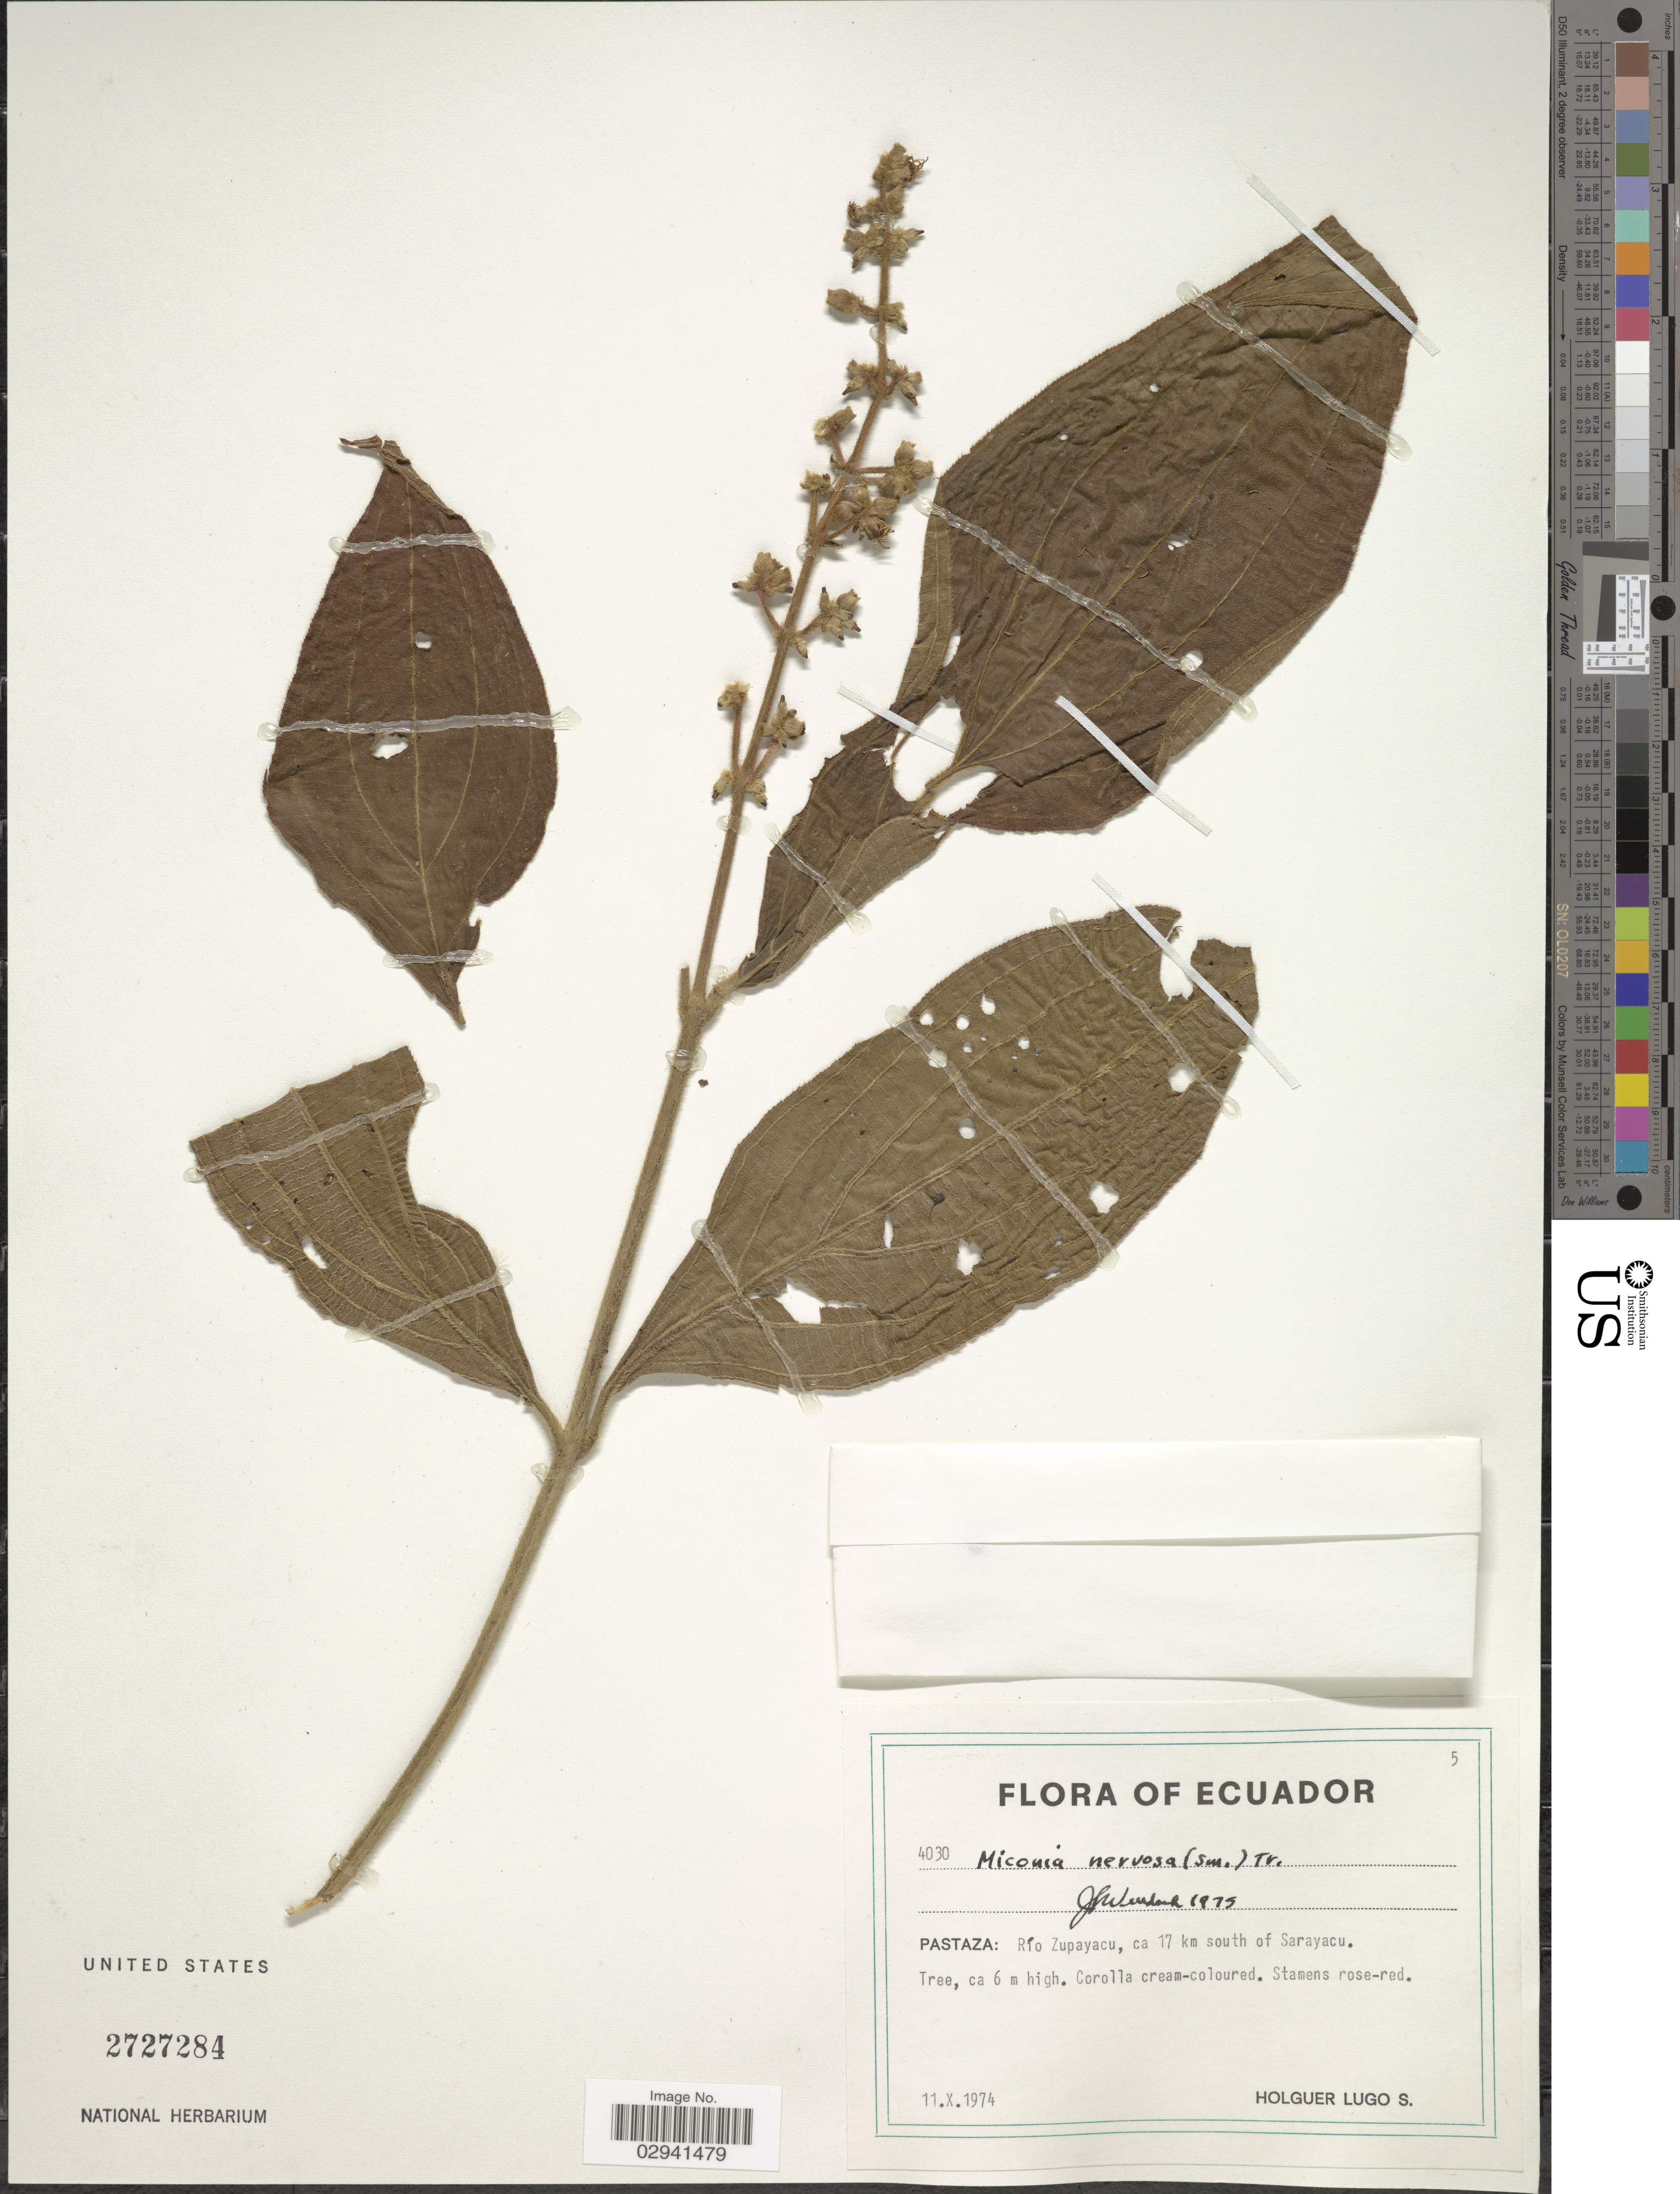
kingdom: Plantae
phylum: Tracheophyta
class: Magnoliopsida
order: Myrtales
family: Melastomataceae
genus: Miconia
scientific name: Miconia nervosa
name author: (Sm.) Triana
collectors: H. Lugo S.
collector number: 4030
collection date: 1974-10-11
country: Ecuador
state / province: Pastaza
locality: Río Zupayacu, ca 17 km south of Sarayacu.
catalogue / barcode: US 2727284